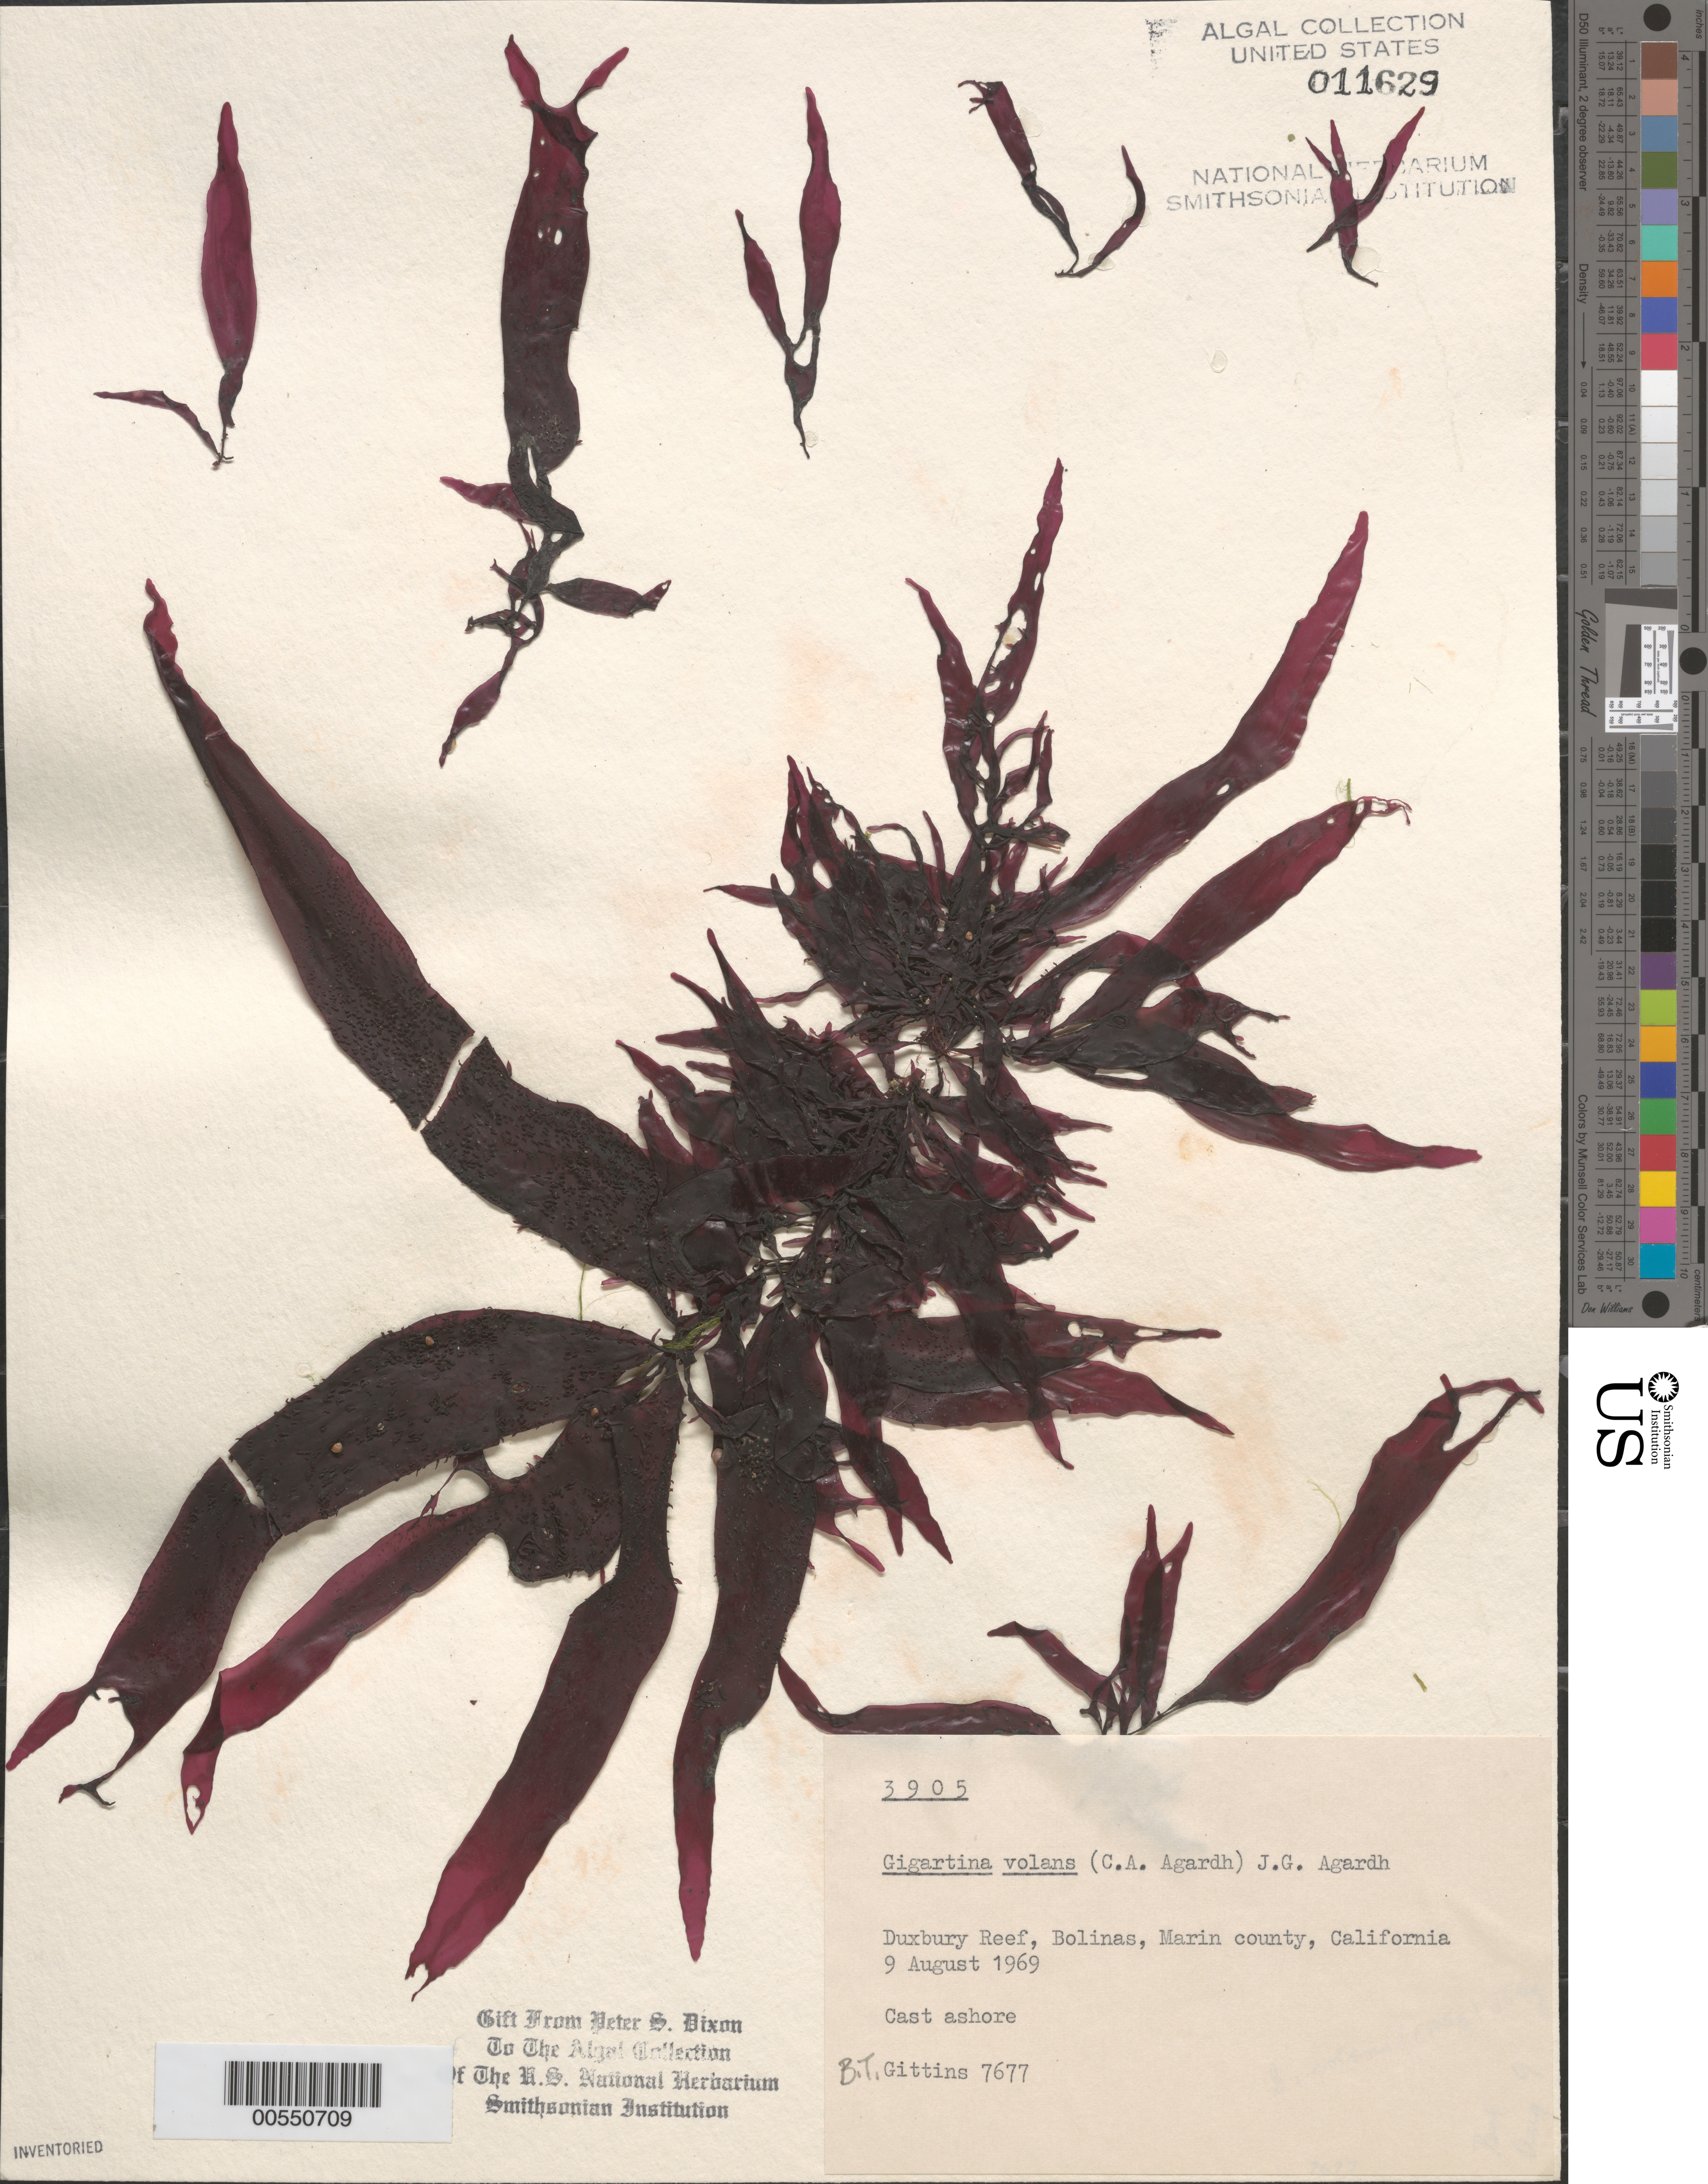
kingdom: Plantae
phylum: Rhodophyta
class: Florideophyceae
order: Gigartinales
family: Gigartinaceae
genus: Mazzaella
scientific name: Mazzaella volans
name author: (C. Agardh) Fredericq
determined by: Algae name updating Project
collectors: B. Gittins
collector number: BTG 7677 & PSD 3905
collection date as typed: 09 Aug 1969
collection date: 1969-08-09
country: United States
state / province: California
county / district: Marin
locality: Duxbury Reef, Bolinas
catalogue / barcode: US 11629